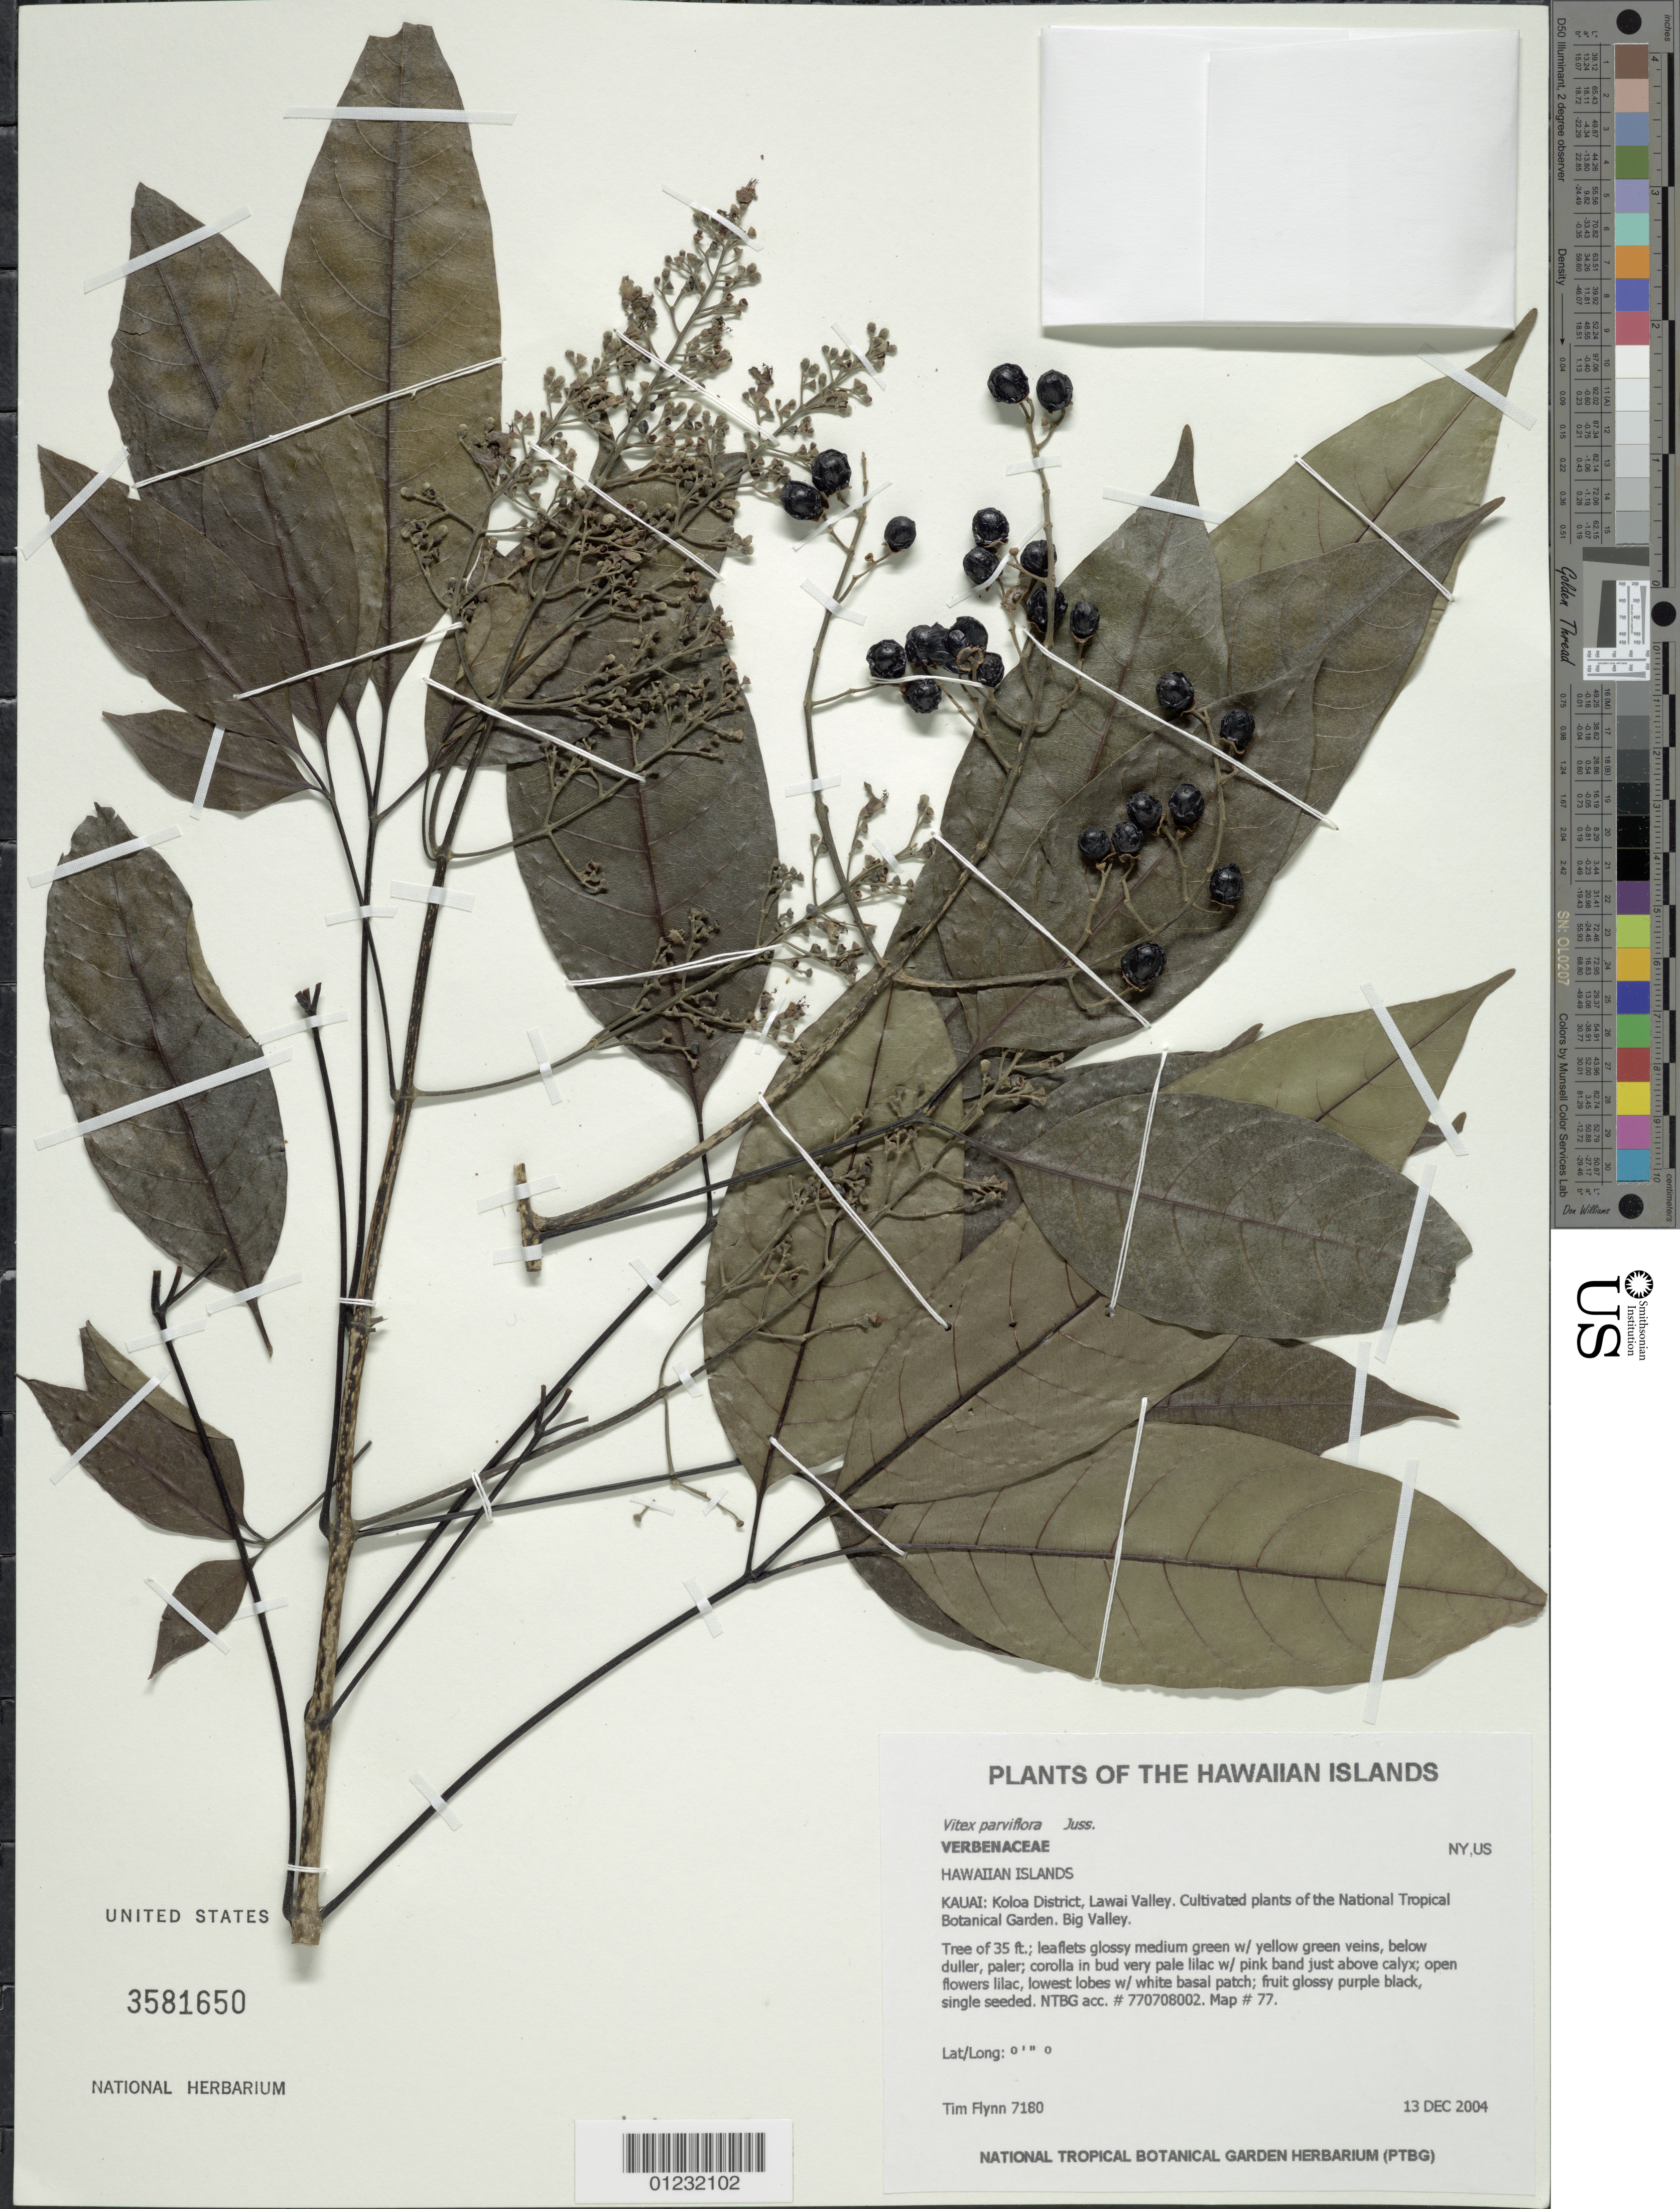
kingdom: Plantae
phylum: Tracheophyta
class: Magnoliopsida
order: Lamiales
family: Lamiaceae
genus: Vitex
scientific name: Vitex parviflora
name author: A. Juss.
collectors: T. W. Flynn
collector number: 7180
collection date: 2004-12-13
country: United States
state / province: Hawaii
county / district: Kauai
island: Kaua'i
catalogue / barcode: US 3581650